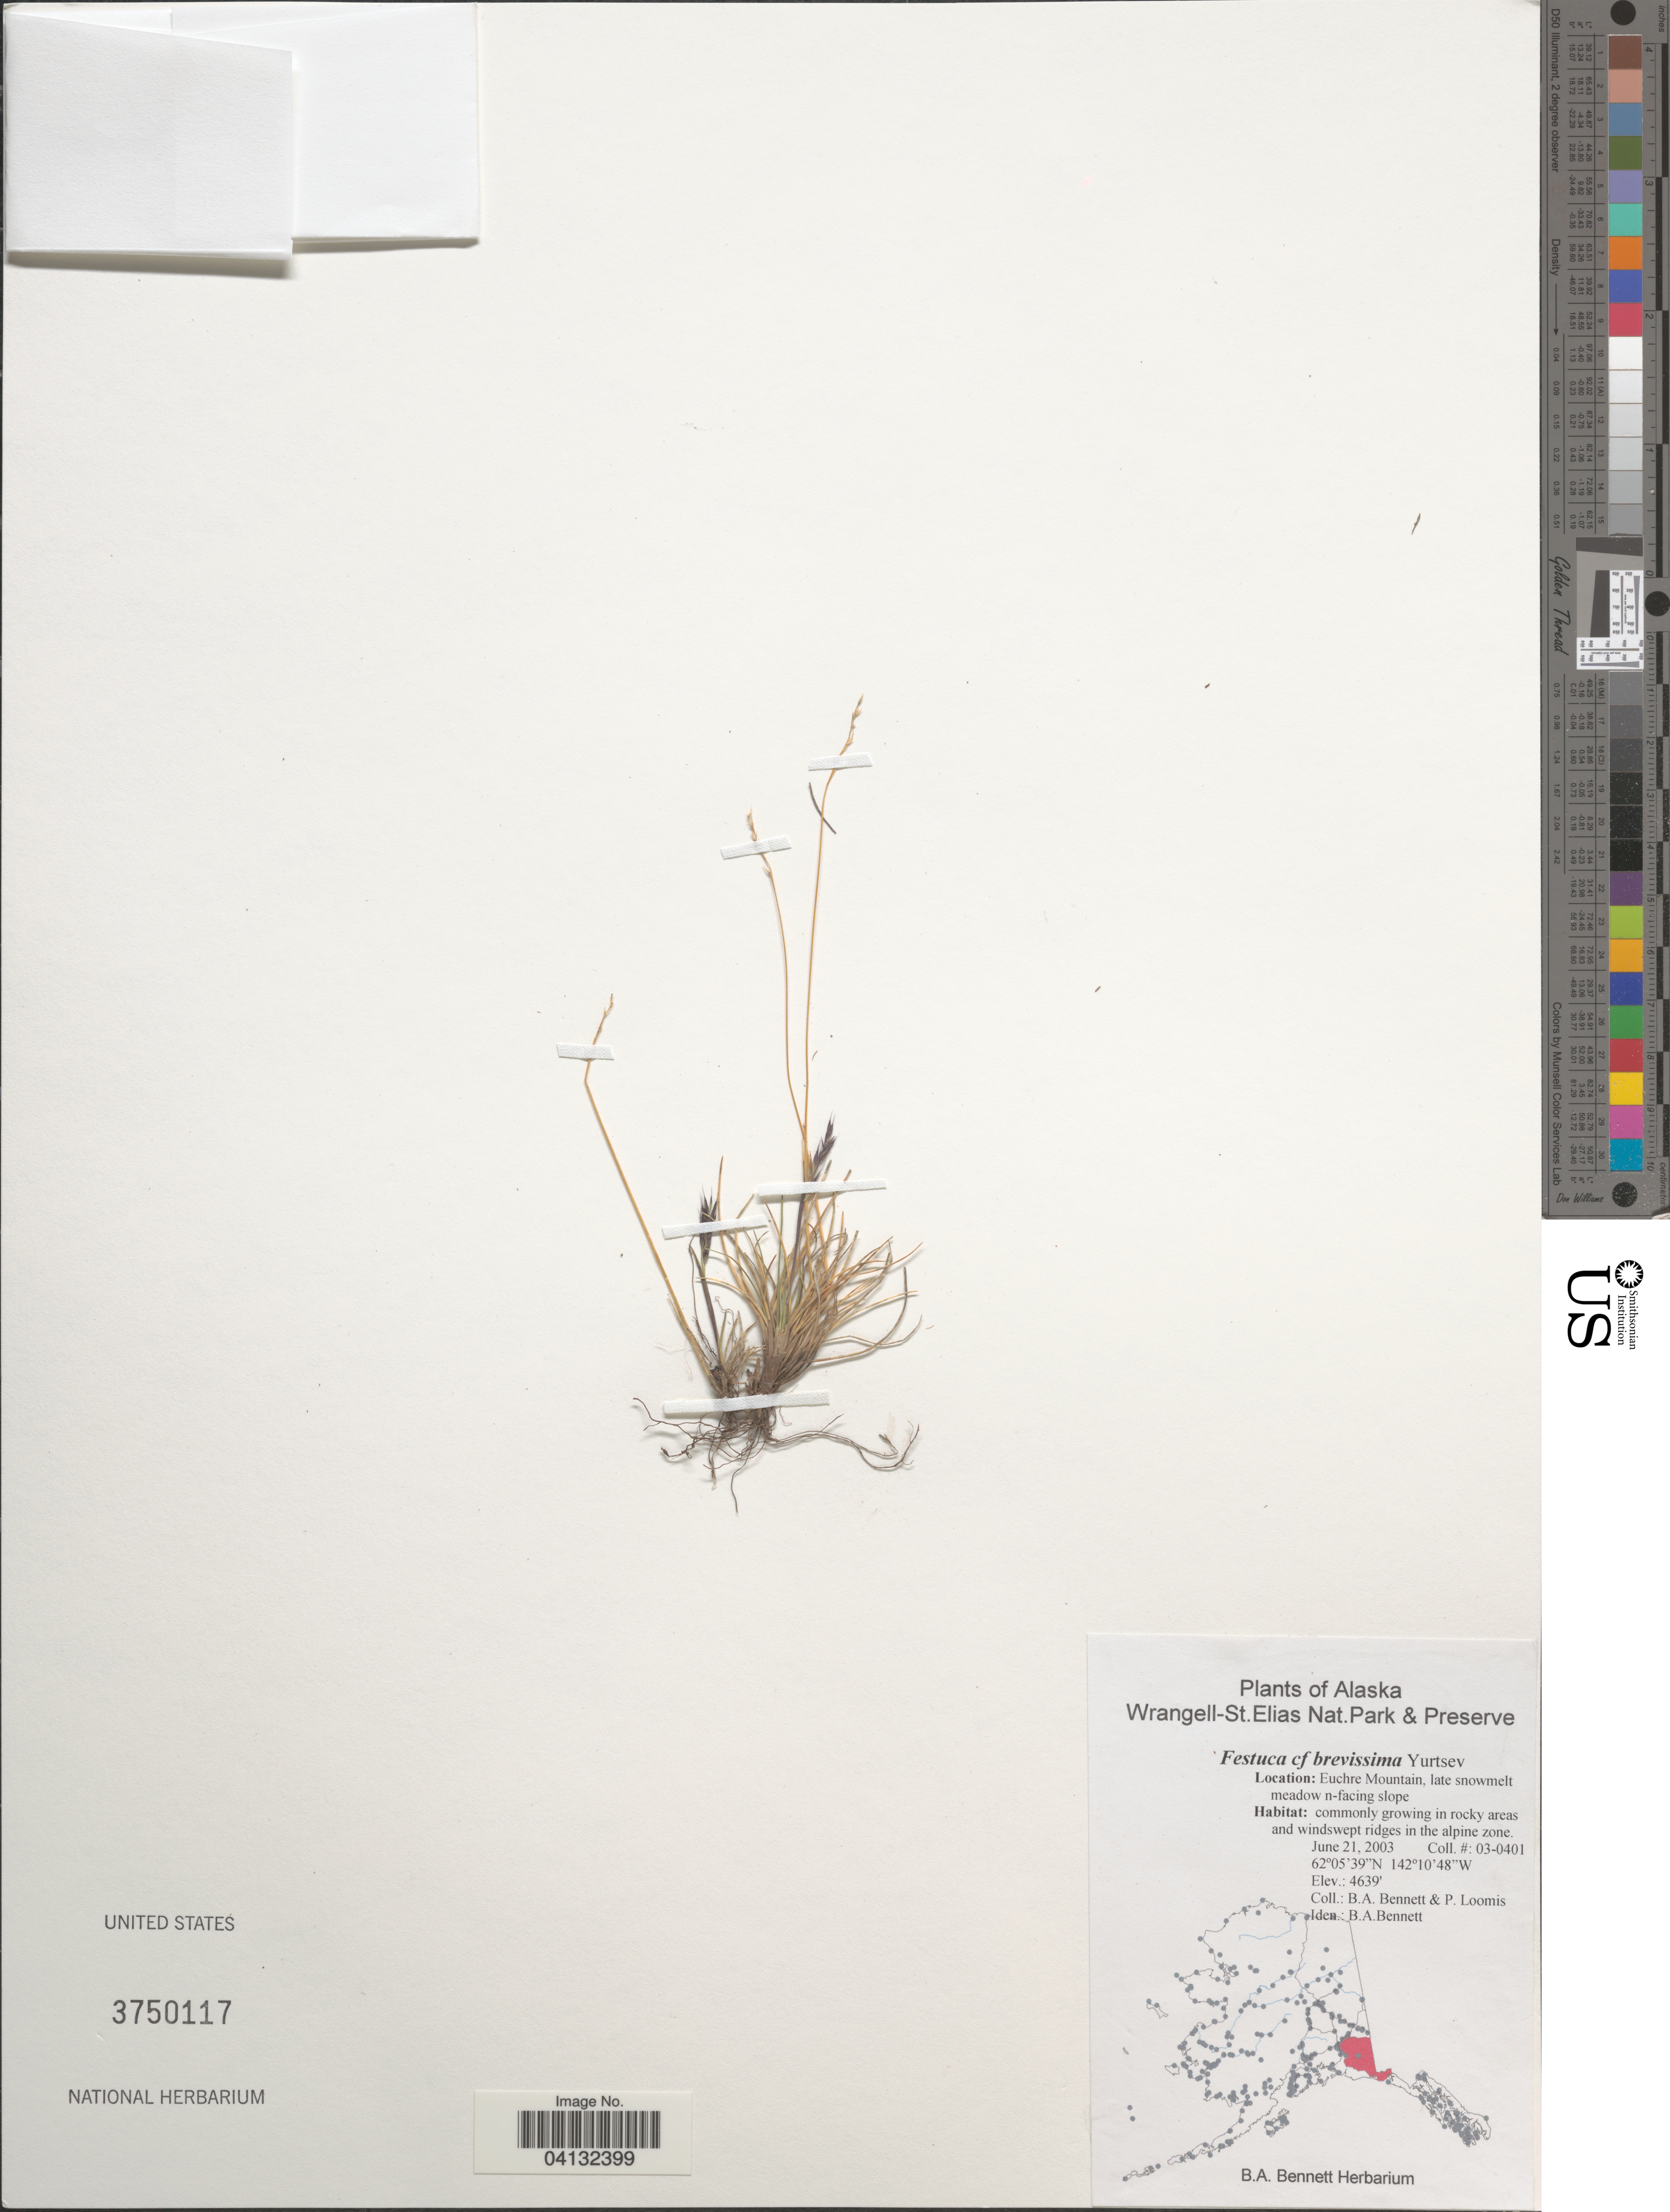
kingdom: Plantae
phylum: Tracheophyta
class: Liliopsida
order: Poales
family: Poaceae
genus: Festuca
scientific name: Festuca brevissima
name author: Jurtzev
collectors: B. A. Bennett & P. Loomis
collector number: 03-0401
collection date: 2003-06-21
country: United States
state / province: Alaska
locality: Wrangell-St. Elias Nat. Park & Preserve. Euchre Mountain, late snowmelt meadow n-facing slope.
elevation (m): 1414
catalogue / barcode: US 3750117